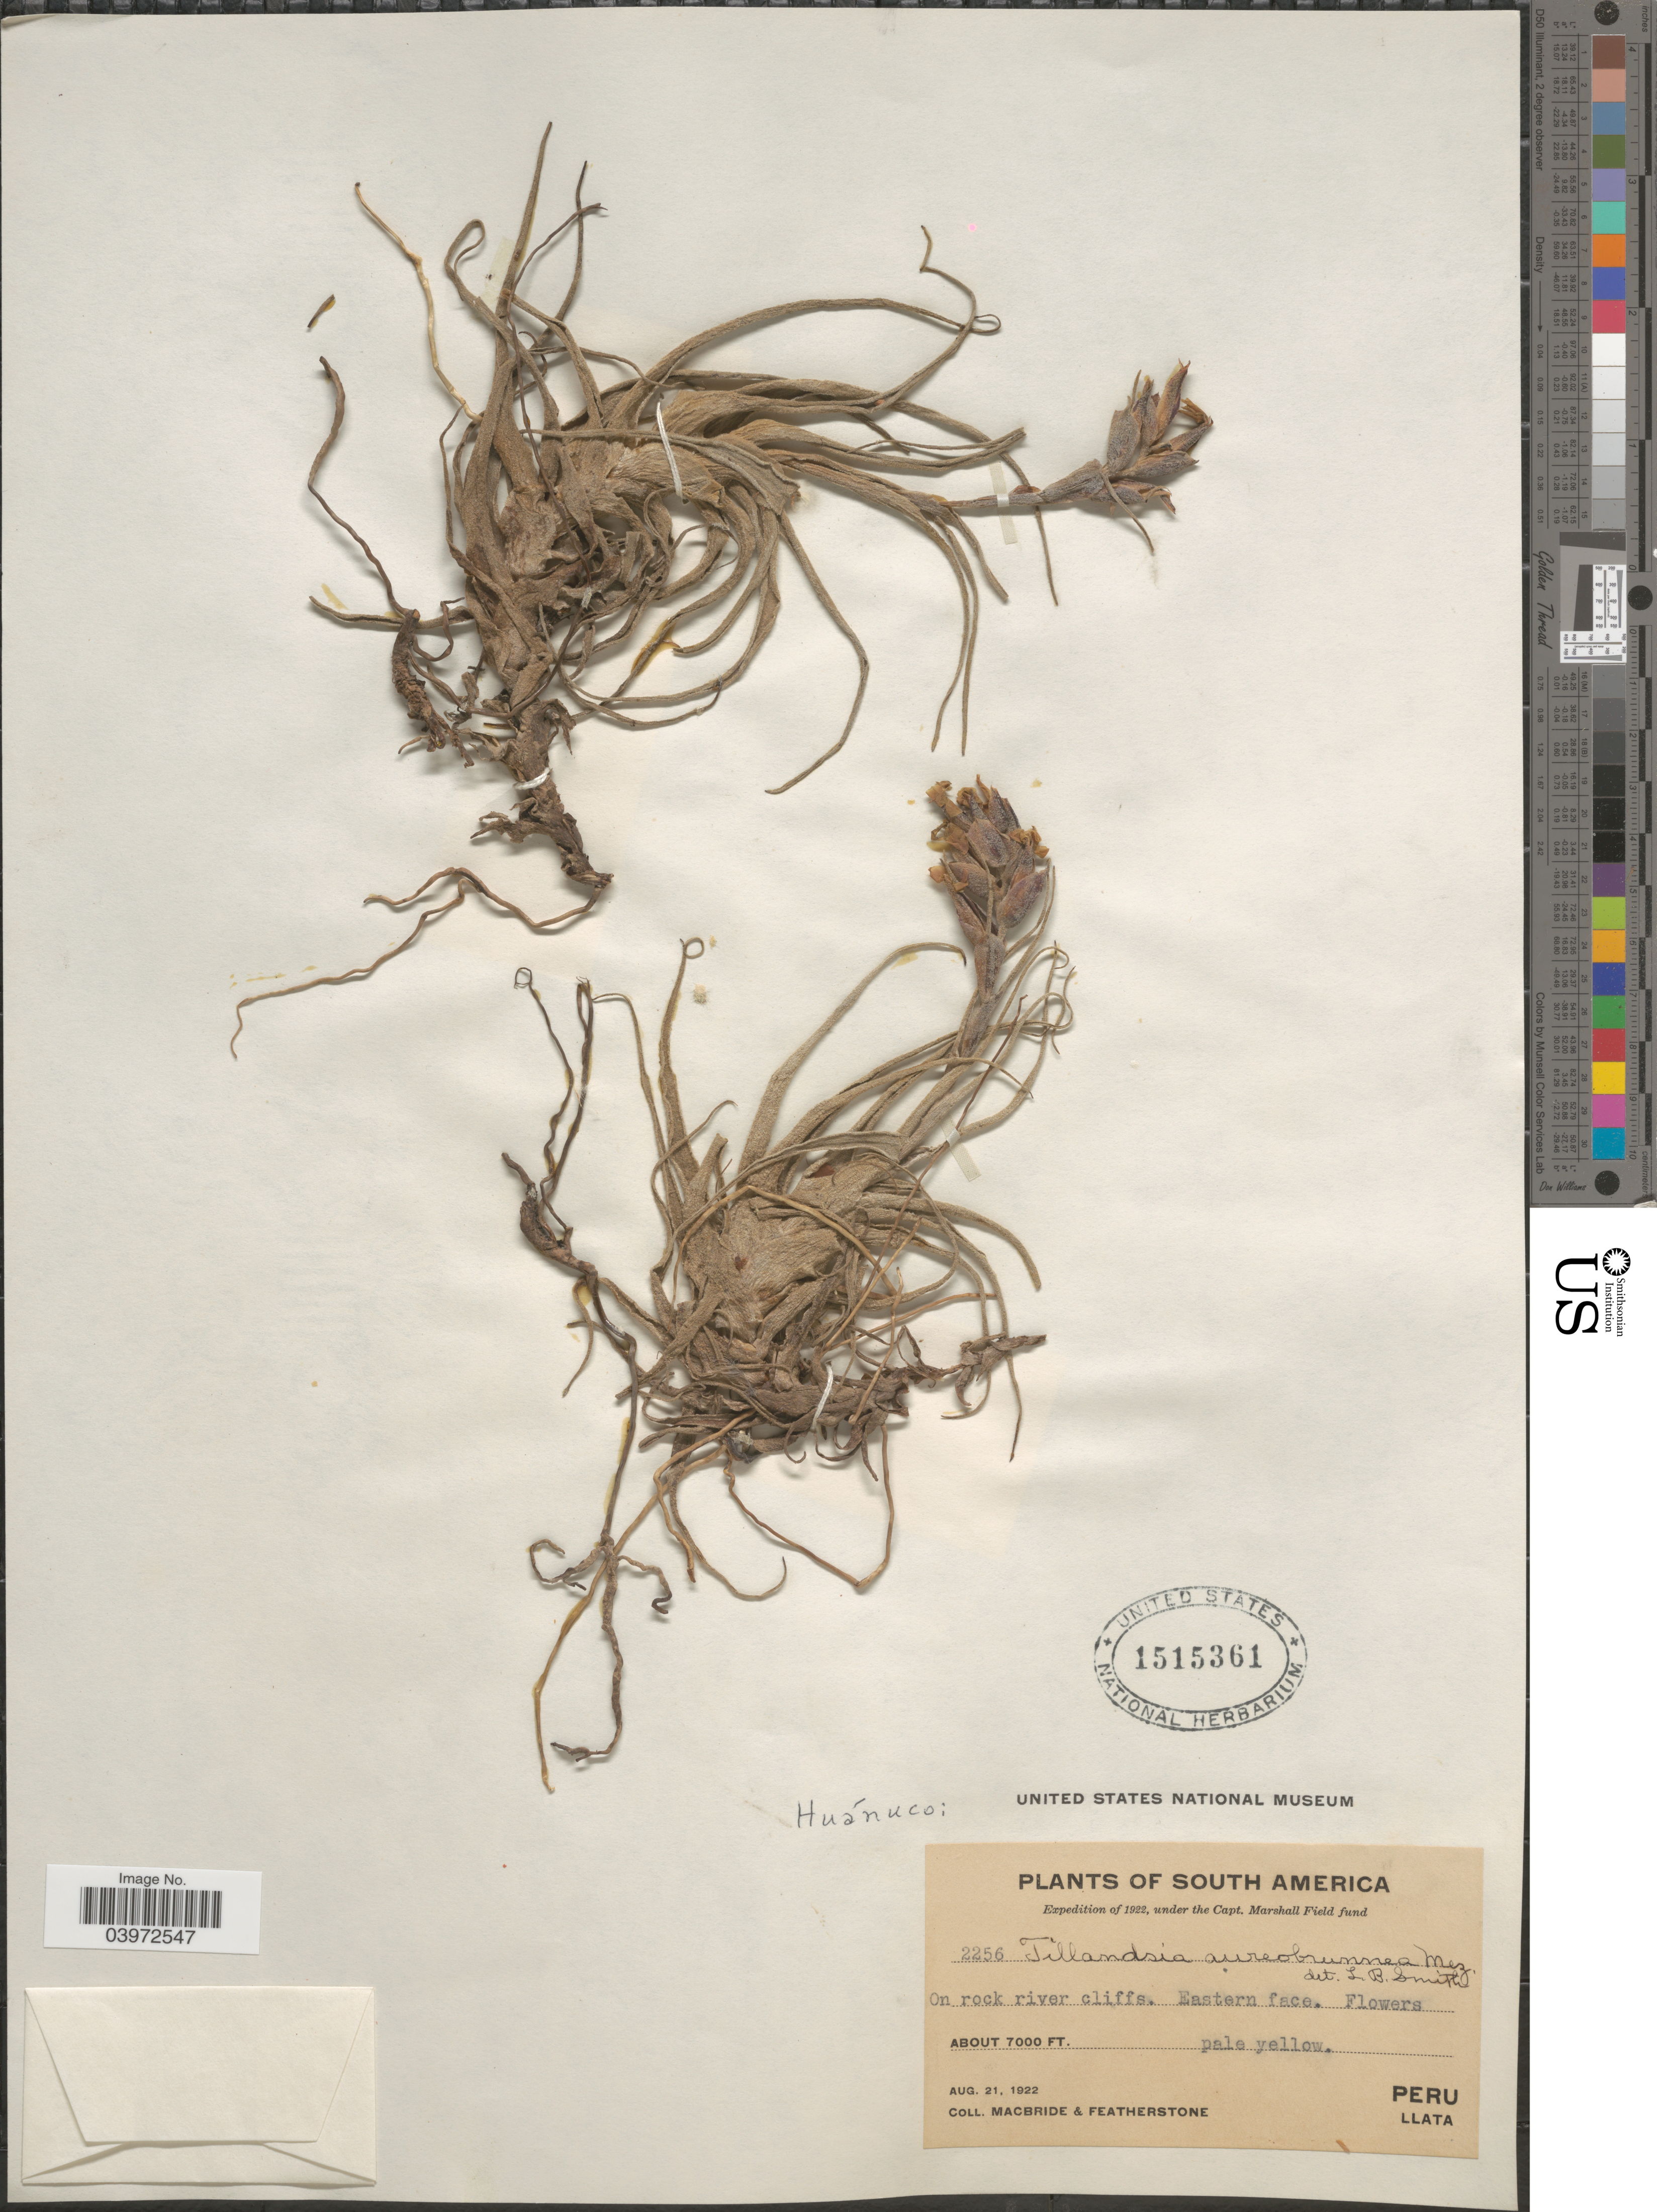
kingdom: Plantae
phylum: Tracheophyta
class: Liliopsida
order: Poales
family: Bromeliaceae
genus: Tillandsia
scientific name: Tillandsia aureobrunnea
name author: Mez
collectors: Macbride, -- & -. Featherstone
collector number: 2256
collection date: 1922-08-21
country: Peru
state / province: Huánuco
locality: Eastern face. Llata.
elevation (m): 2134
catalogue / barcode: US 1515361